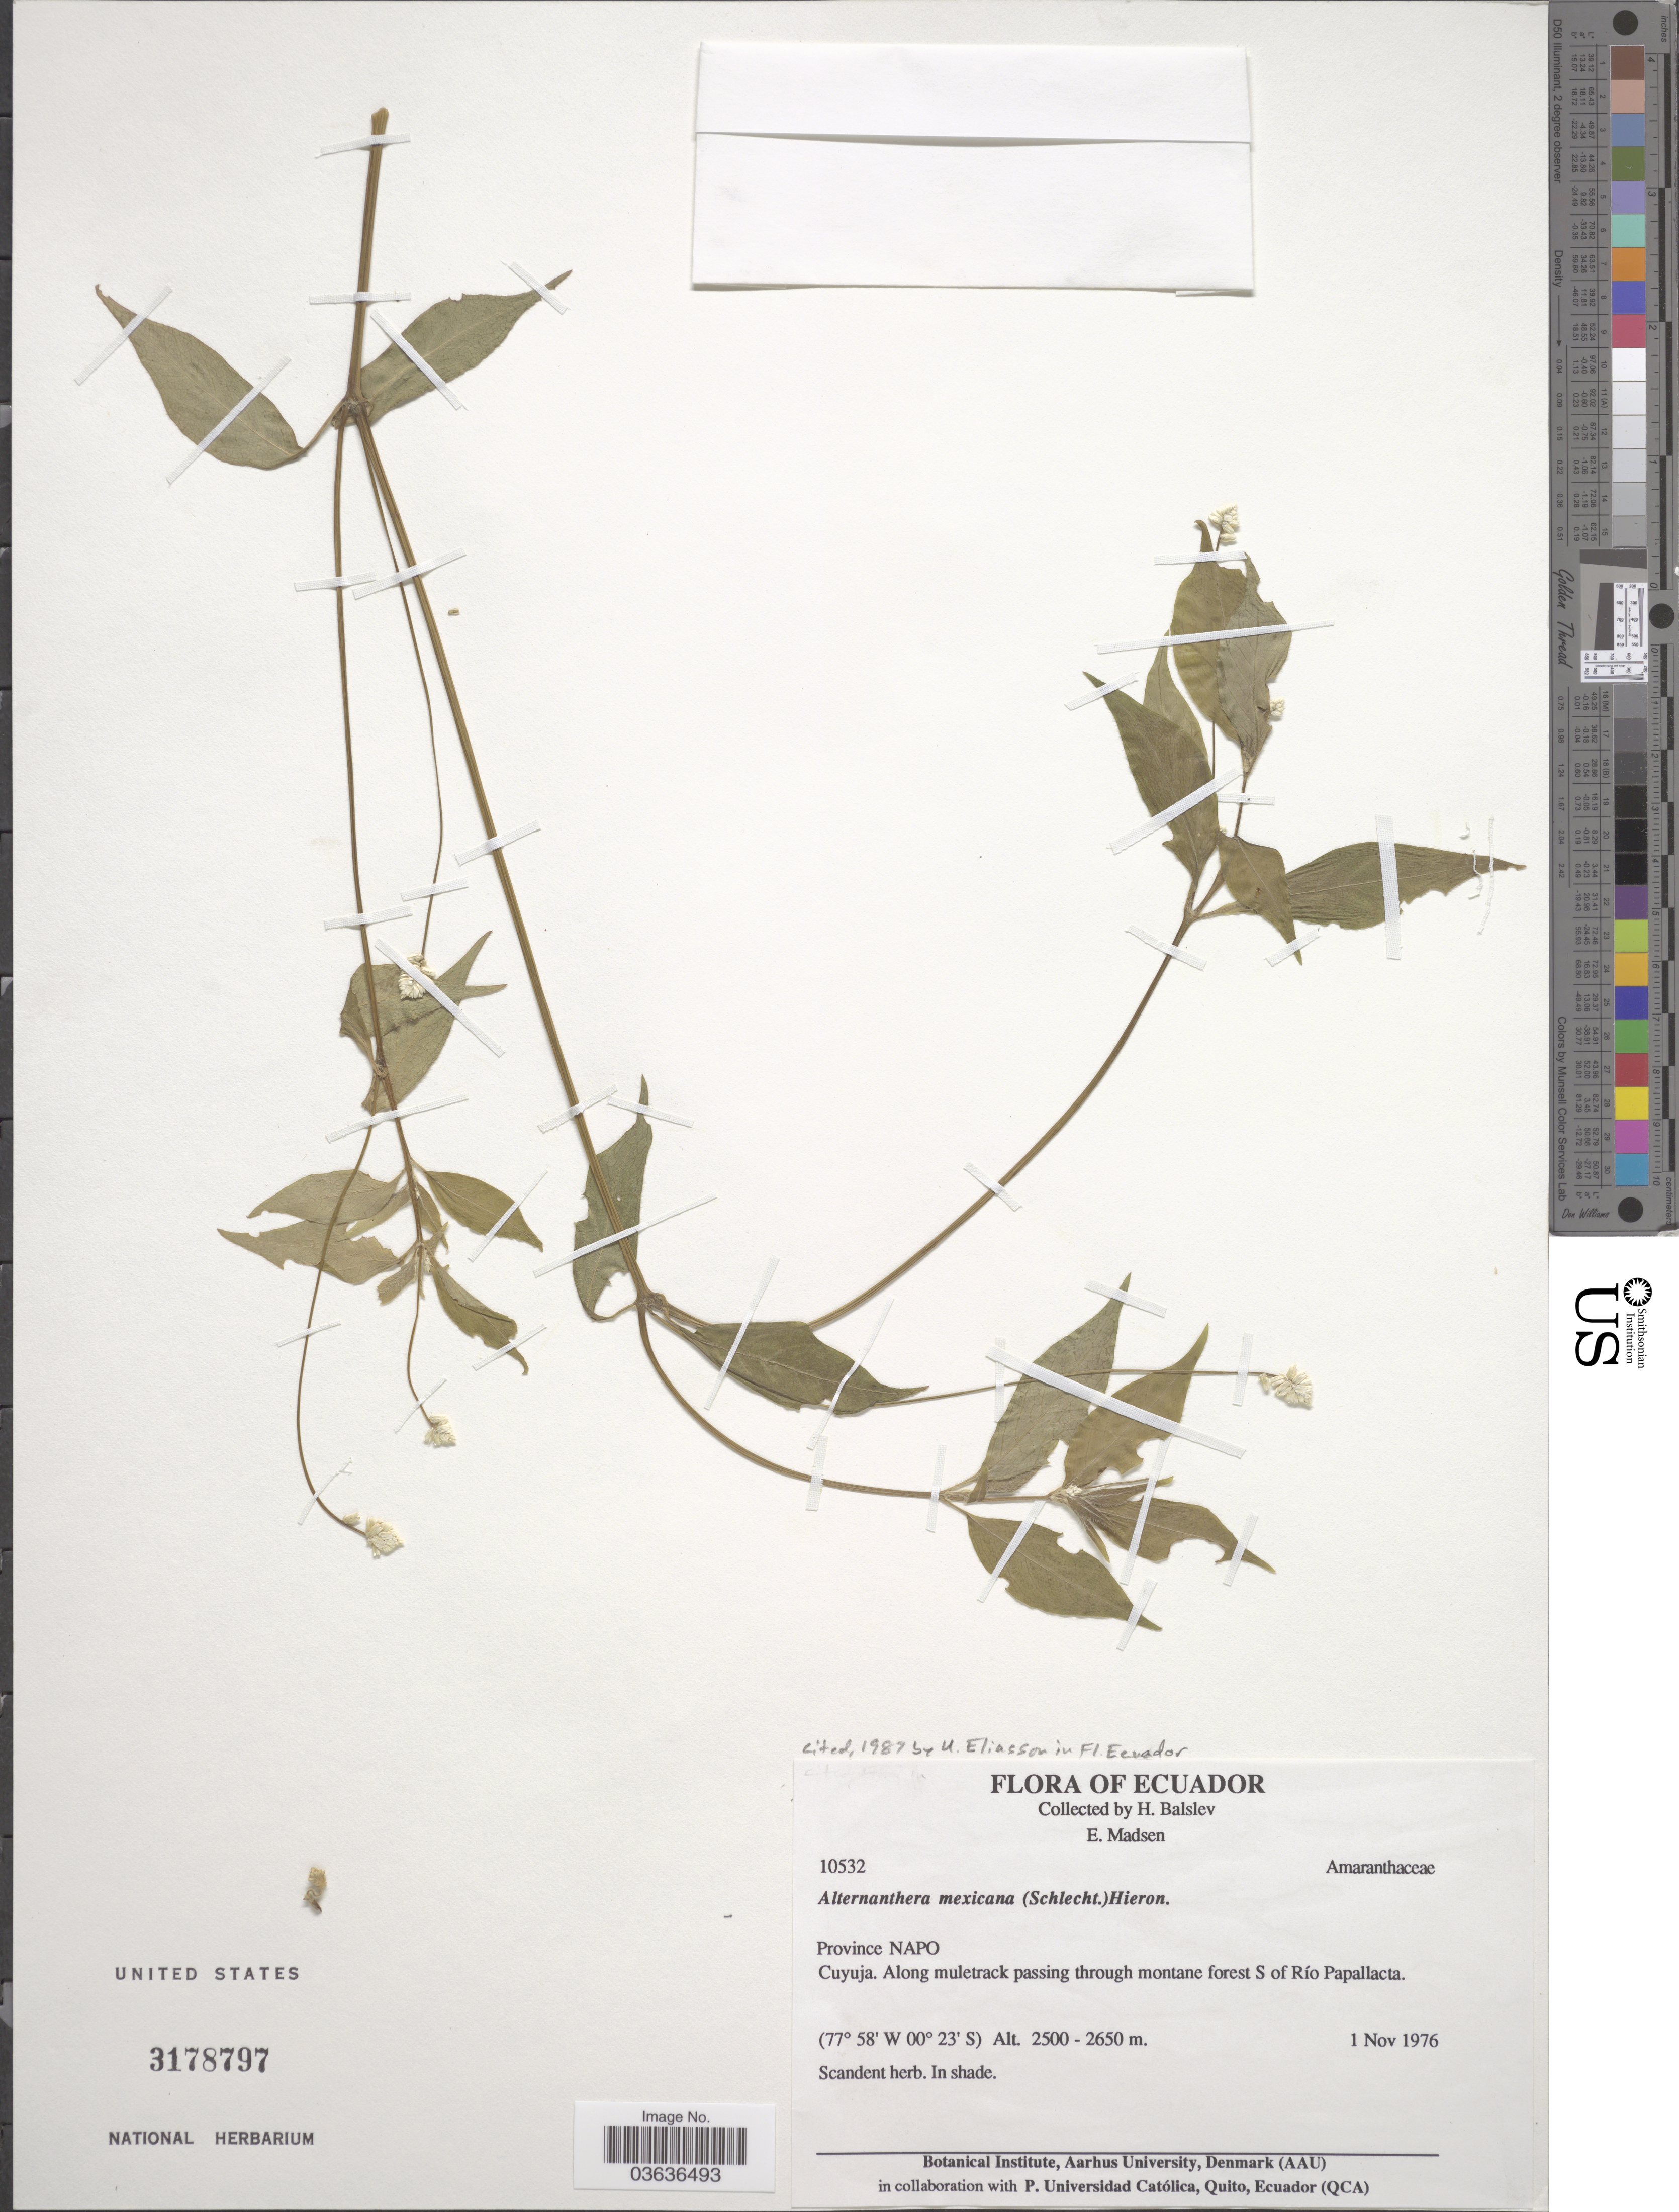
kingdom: Plantae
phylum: Tracheophyta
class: Magnoliopsida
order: Caryophyllales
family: Amaranthaceae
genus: Alternanthera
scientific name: Alternanthera mexicana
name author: Moq.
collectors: H. Balslev & E. Madsen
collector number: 10532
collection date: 1976-11-01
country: Ecuador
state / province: Napo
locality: Cuyuja. Along muletrack passing through montane forest S of Río Papallacta.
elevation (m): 2500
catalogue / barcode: US 3178797